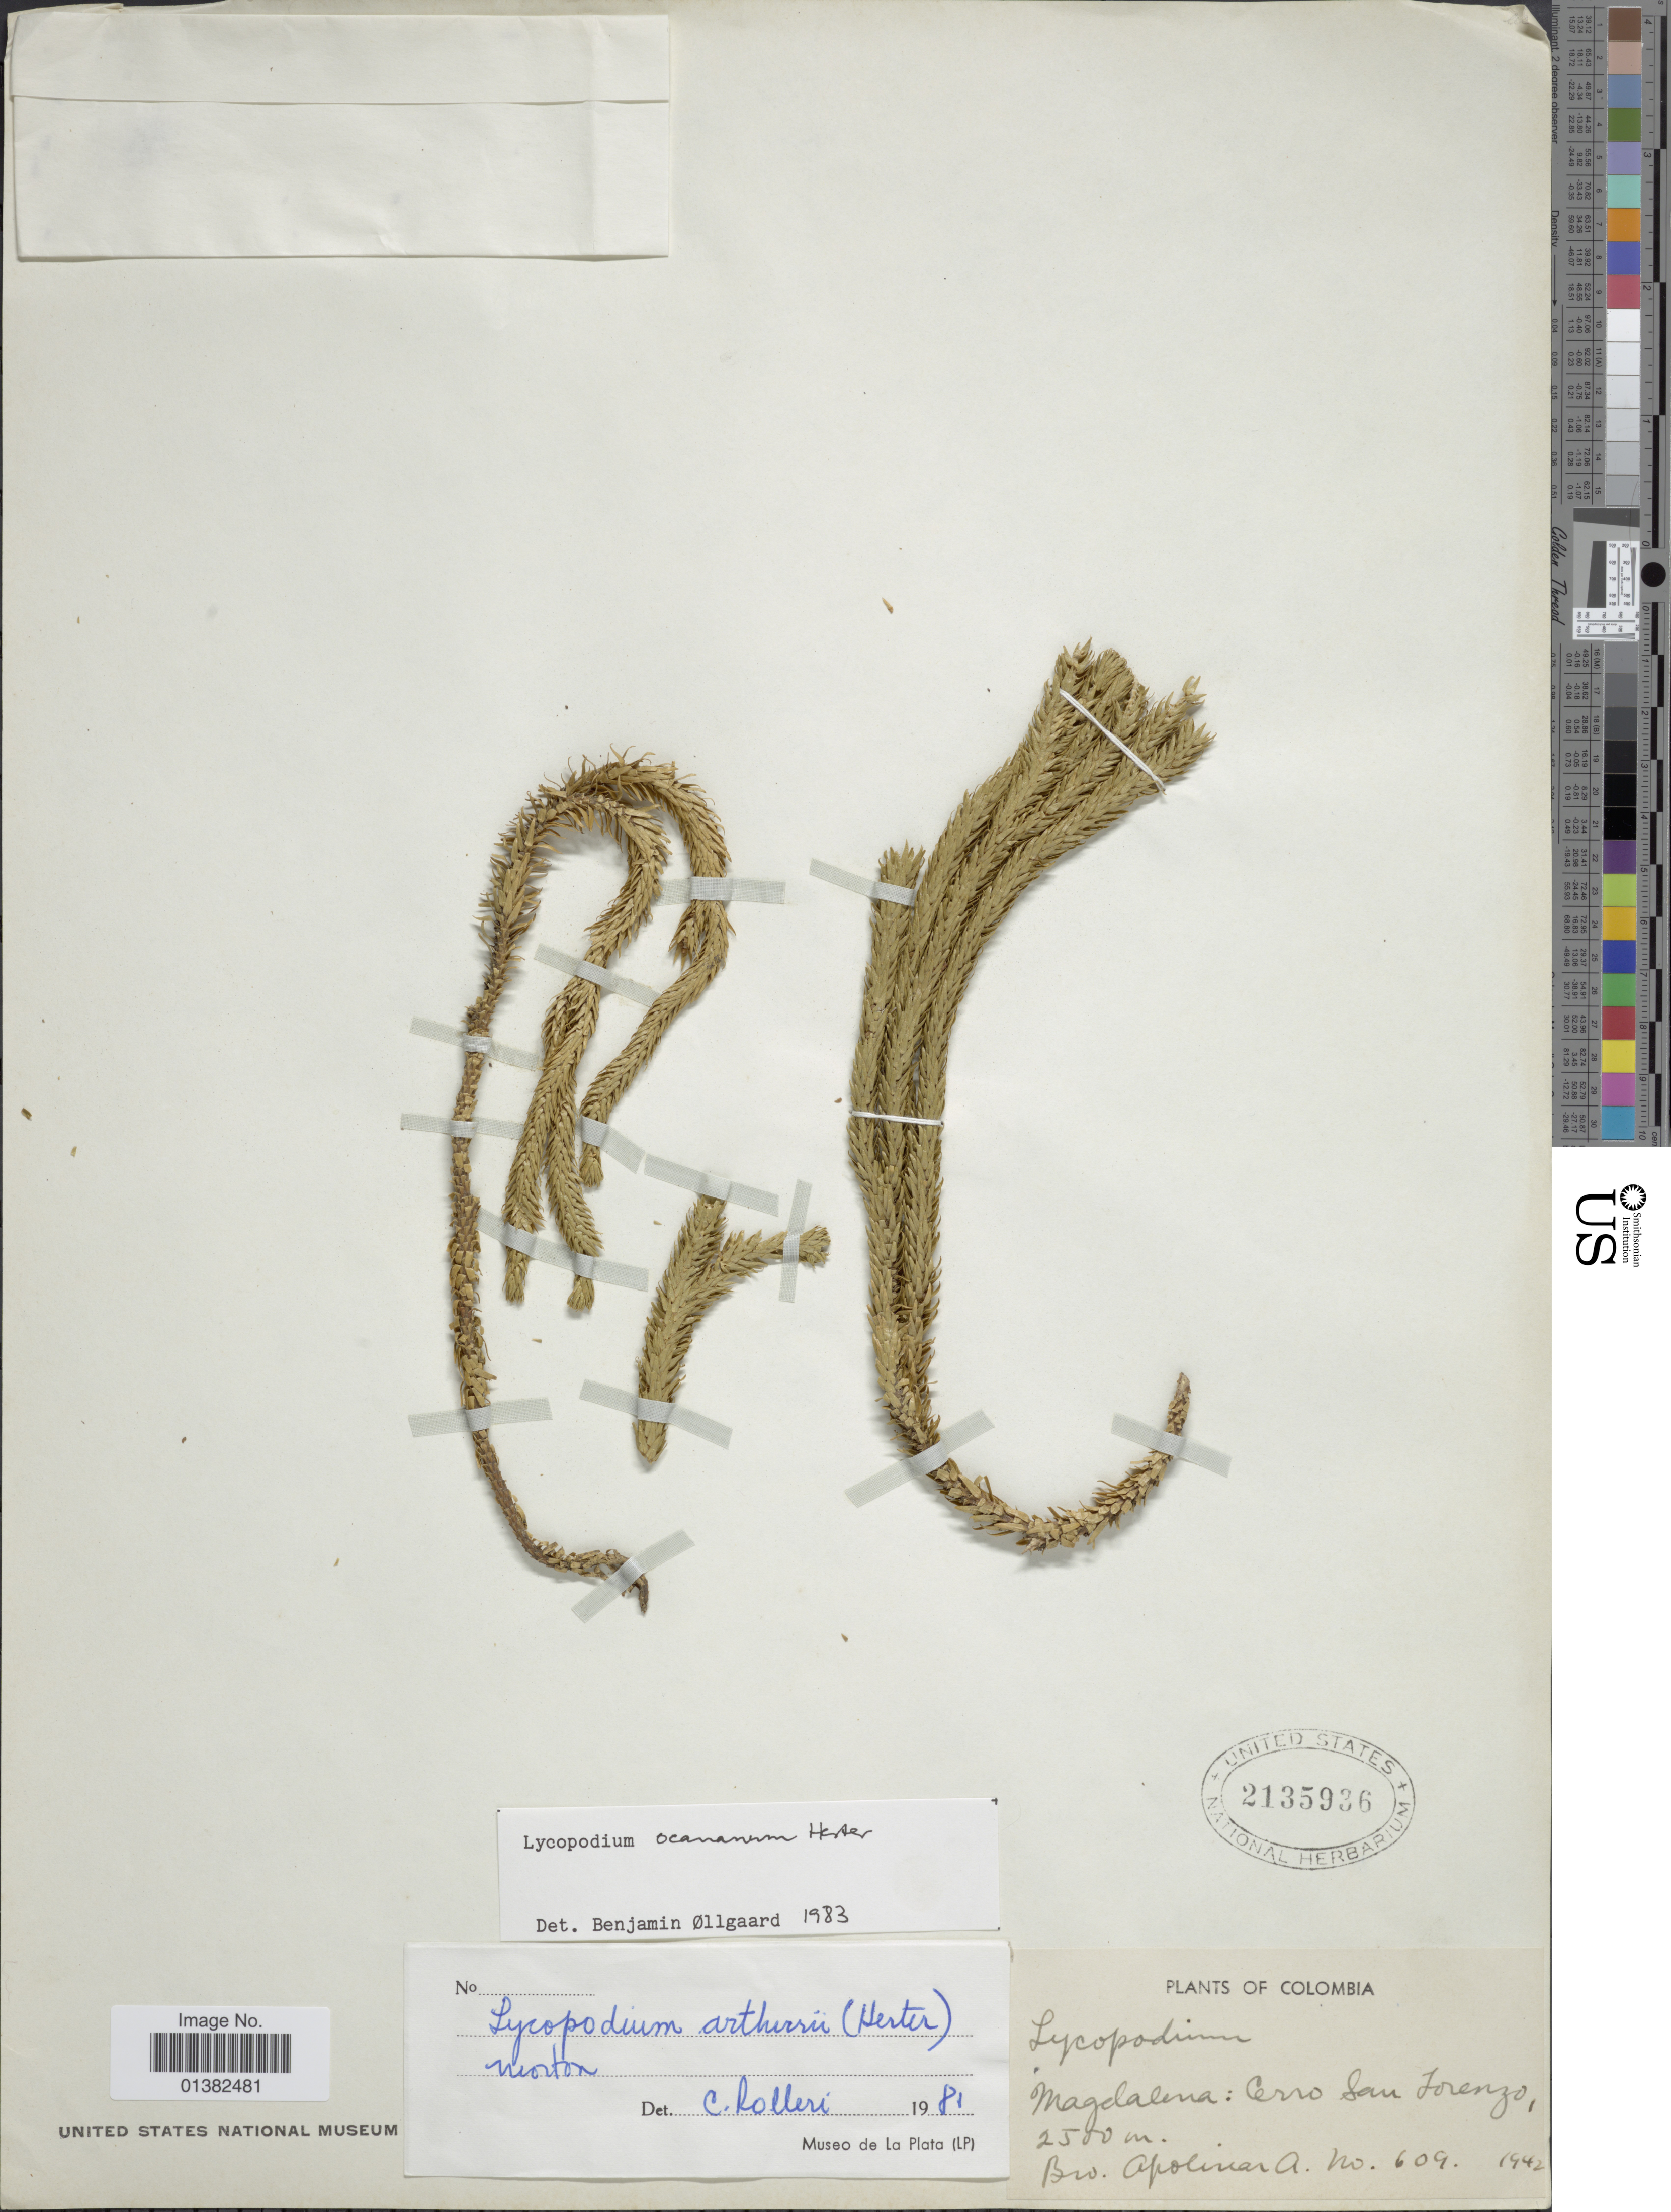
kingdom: Plantae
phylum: Tracheophyta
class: Lycopodiopsida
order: Lycopodiales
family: Lycopodiaceae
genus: Phlegmariurus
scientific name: Phlegmariurus ocananus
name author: (Herter) B. Øllg.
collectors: Bro. Apolinar A.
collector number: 609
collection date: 1942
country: Colombia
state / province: Magdalena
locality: Cerro San Lorenzo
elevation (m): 2500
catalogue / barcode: US 2135936